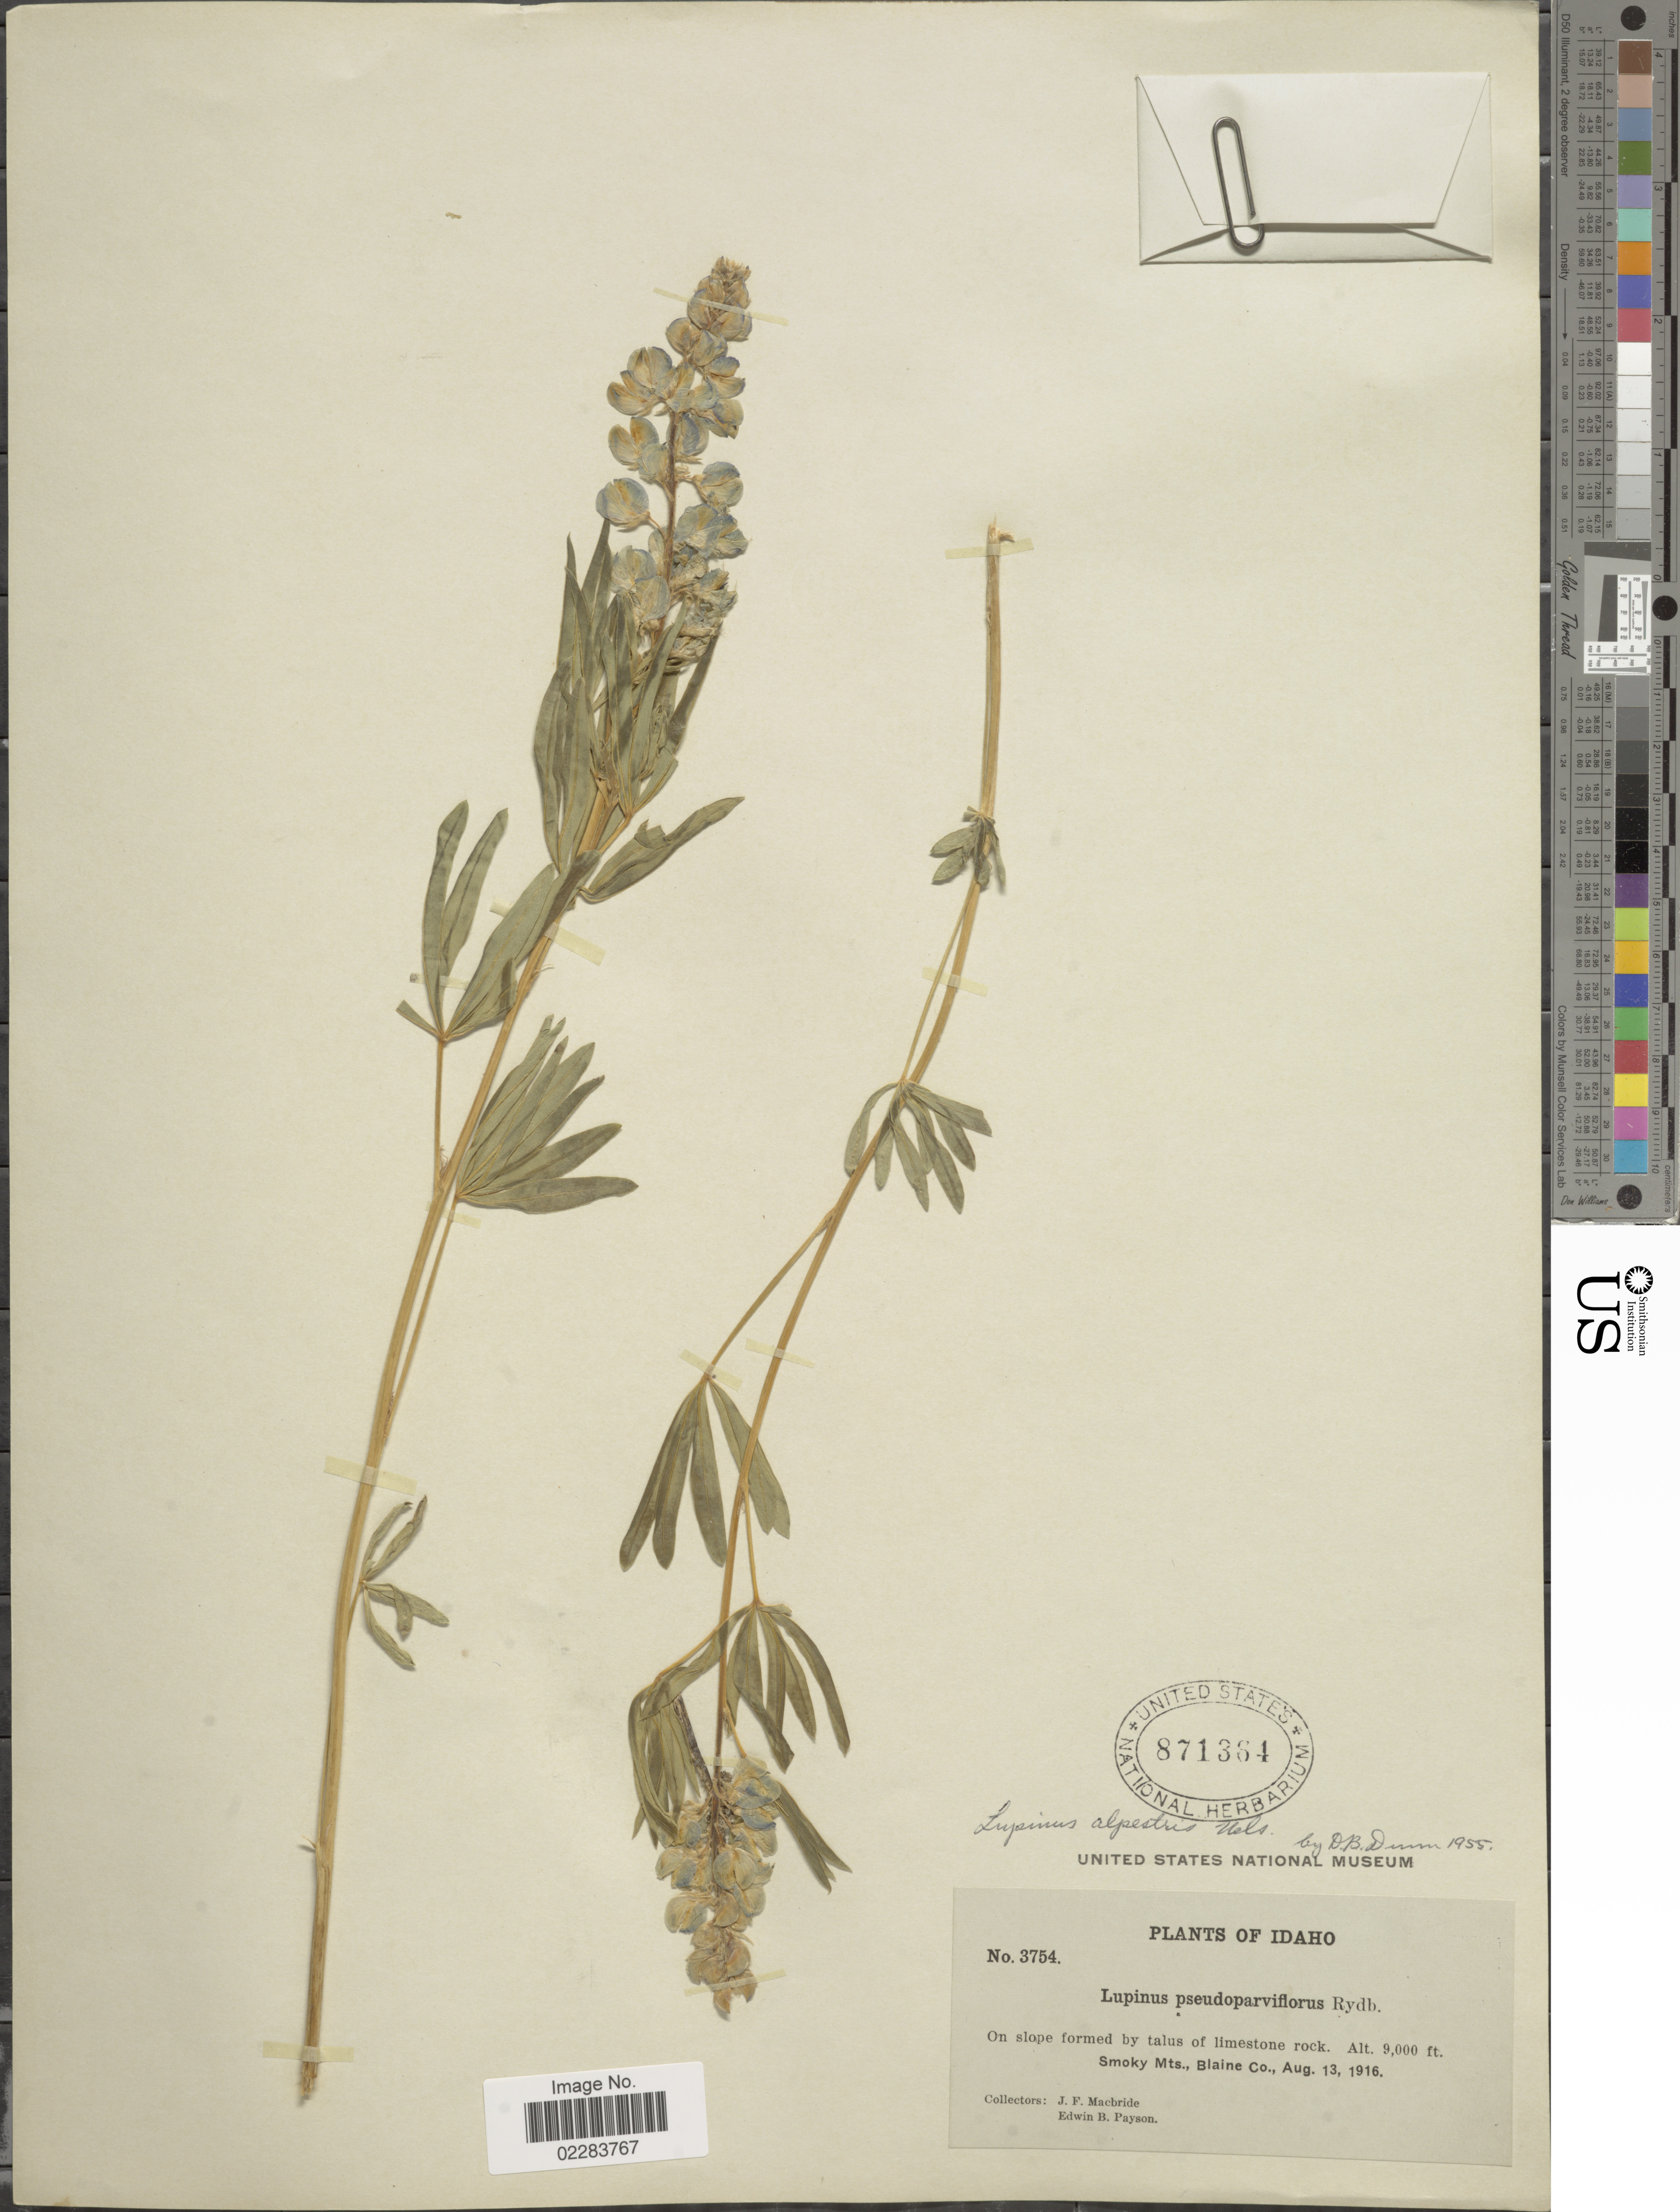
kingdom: Plantae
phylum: Tracheophyta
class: Magnoliopsida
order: Fabales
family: Fabaceae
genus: Lupinus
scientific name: Lupinus alpestris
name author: A. Nelson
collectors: J. F. Macbride & E. B. Payson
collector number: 3754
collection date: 1916-08-13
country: United States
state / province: Idaho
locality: On slope formed by talus of limestone rock. Smoky Mts., Blaine Co.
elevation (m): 2743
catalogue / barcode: US 871364